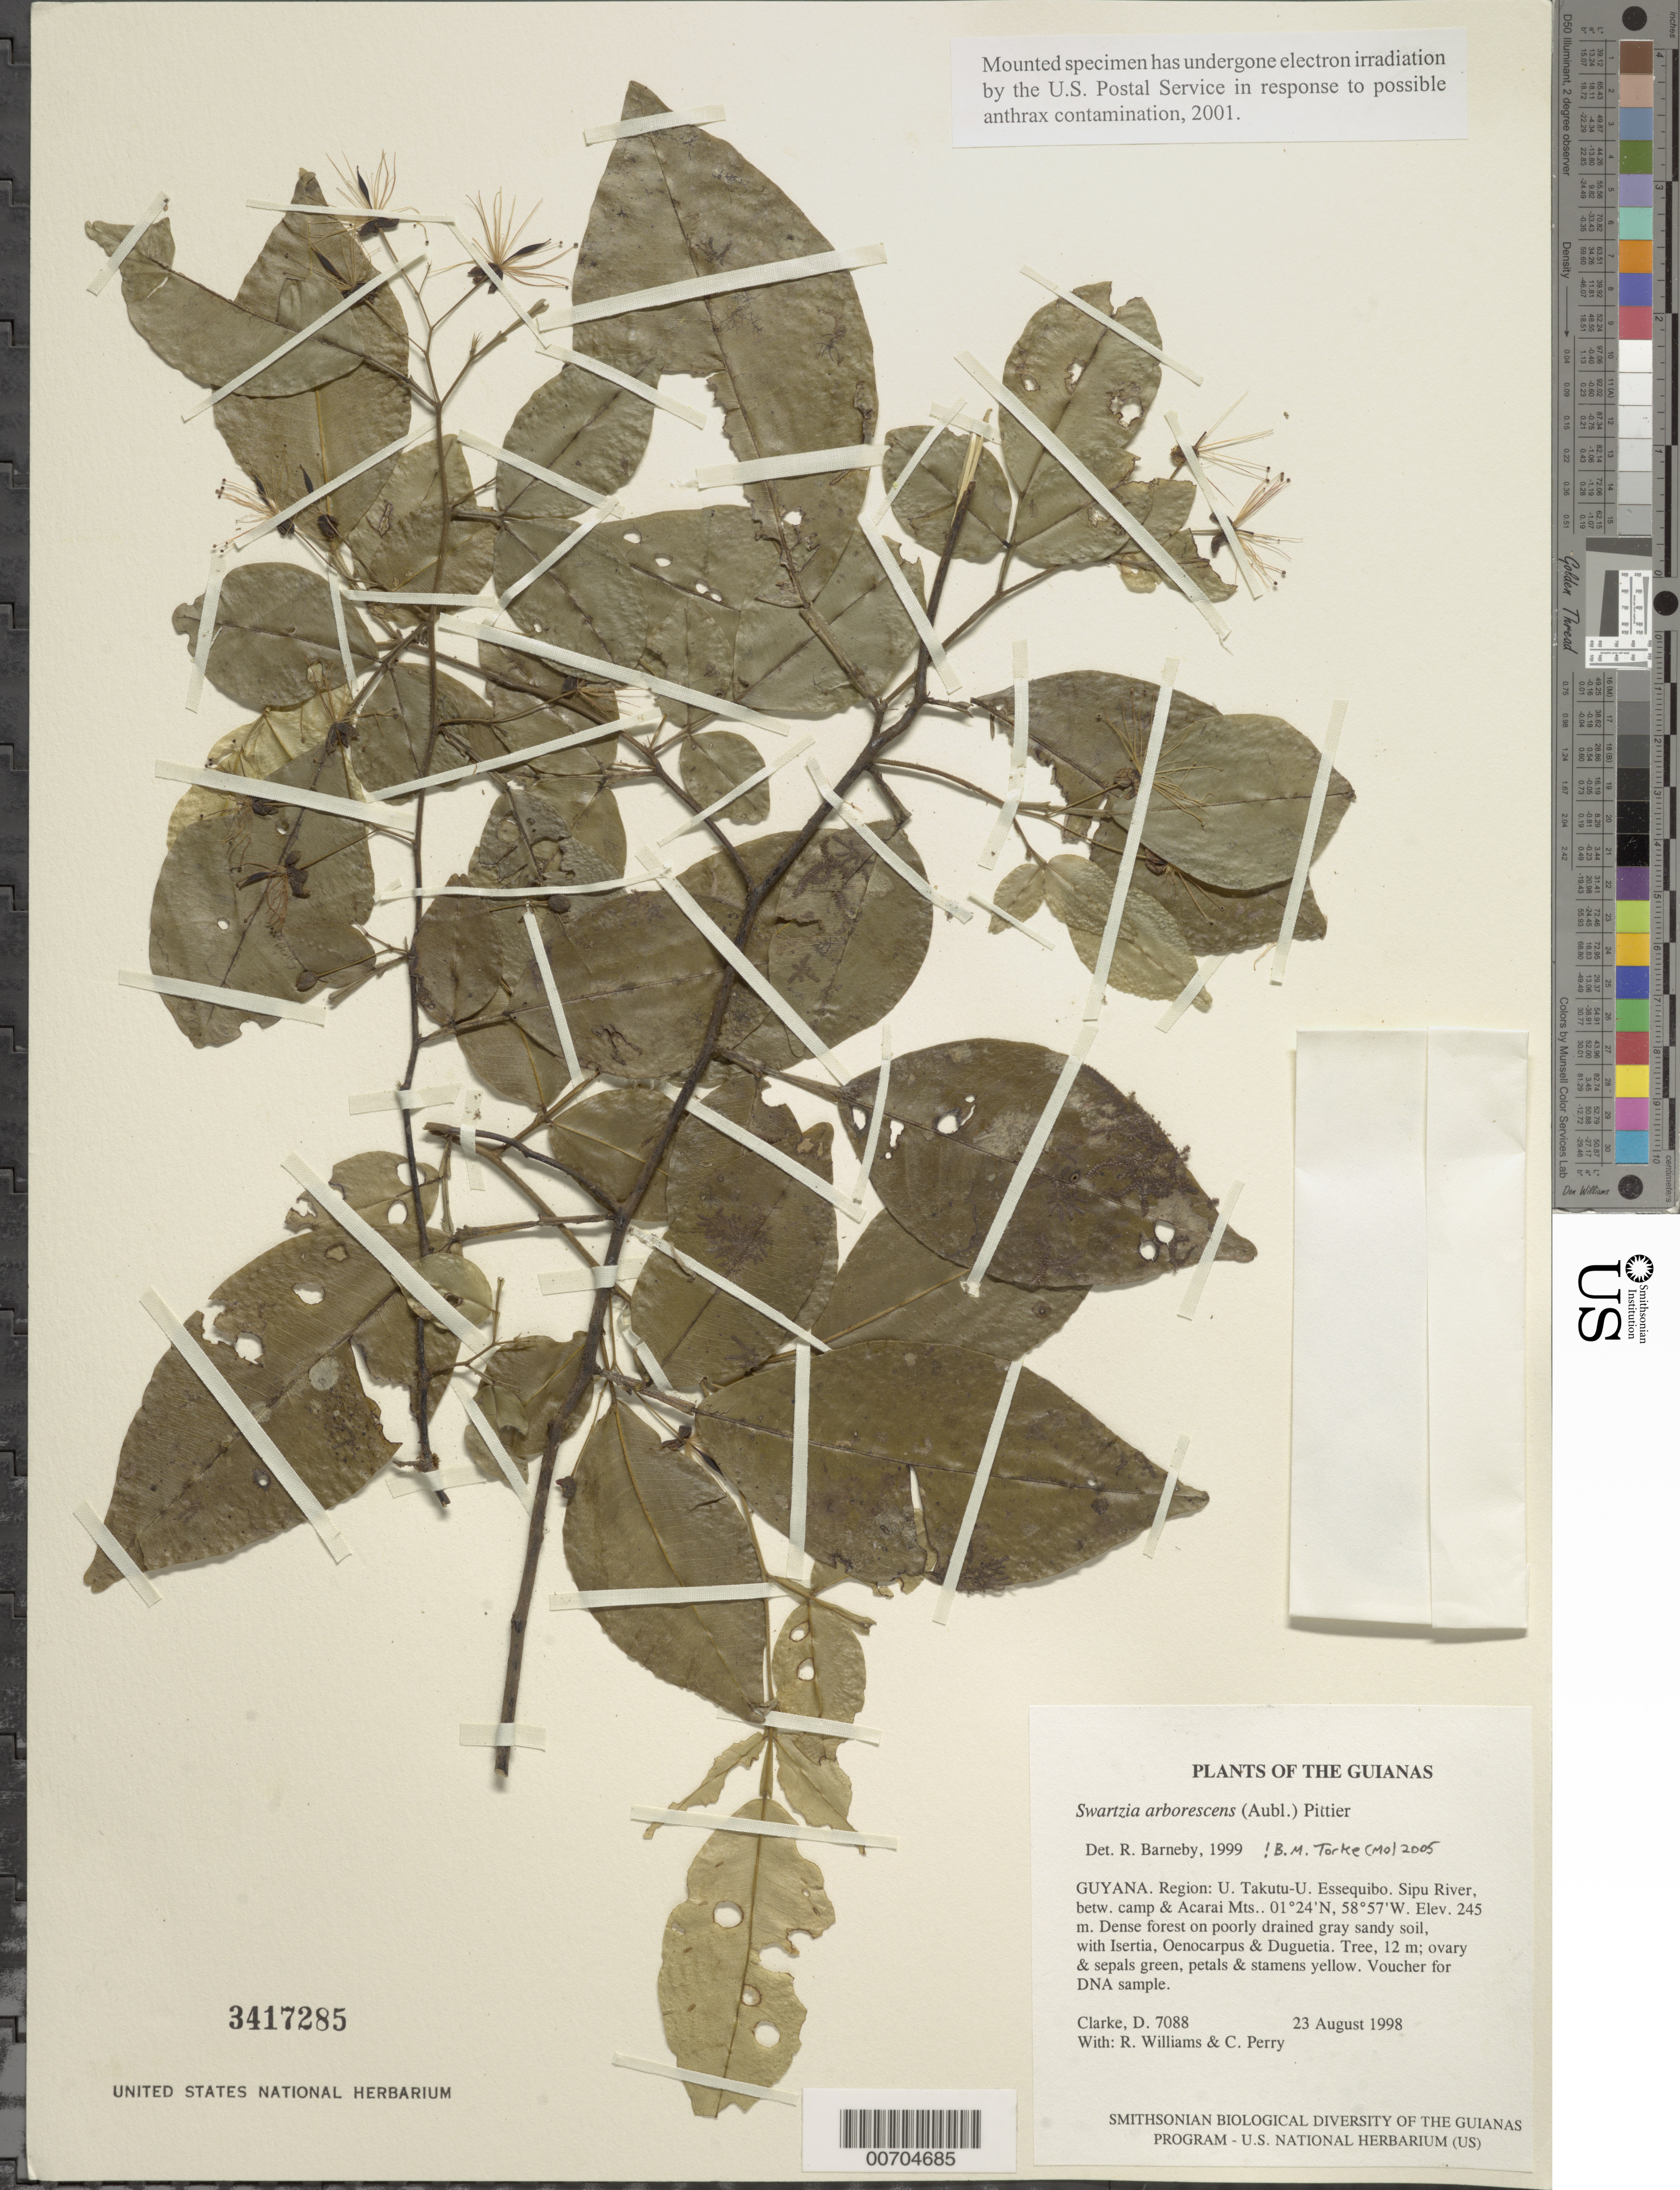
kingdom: Plantae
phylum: Tracheophyta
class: Magnoliopsida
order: Fabales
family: Fabaceae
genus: Swartzia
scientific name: Swartzia arborescens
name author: (Aubl.) Pittier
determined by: Barneby, Rupert C., (NY)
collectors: H. D. Clarke, R. Williams & C. Perry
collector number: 7088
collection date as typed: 23 August 1998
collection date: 1998-08-23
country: Guyana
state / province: U. Takutu-U. Essequibo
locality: Sipu River, betw. camp & Acarai Mts.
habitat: Dense forest on poorly drained gray sandy soil, with Isertia, Oenocarpus & Duguetia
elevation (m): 245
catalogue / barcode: US 3417285